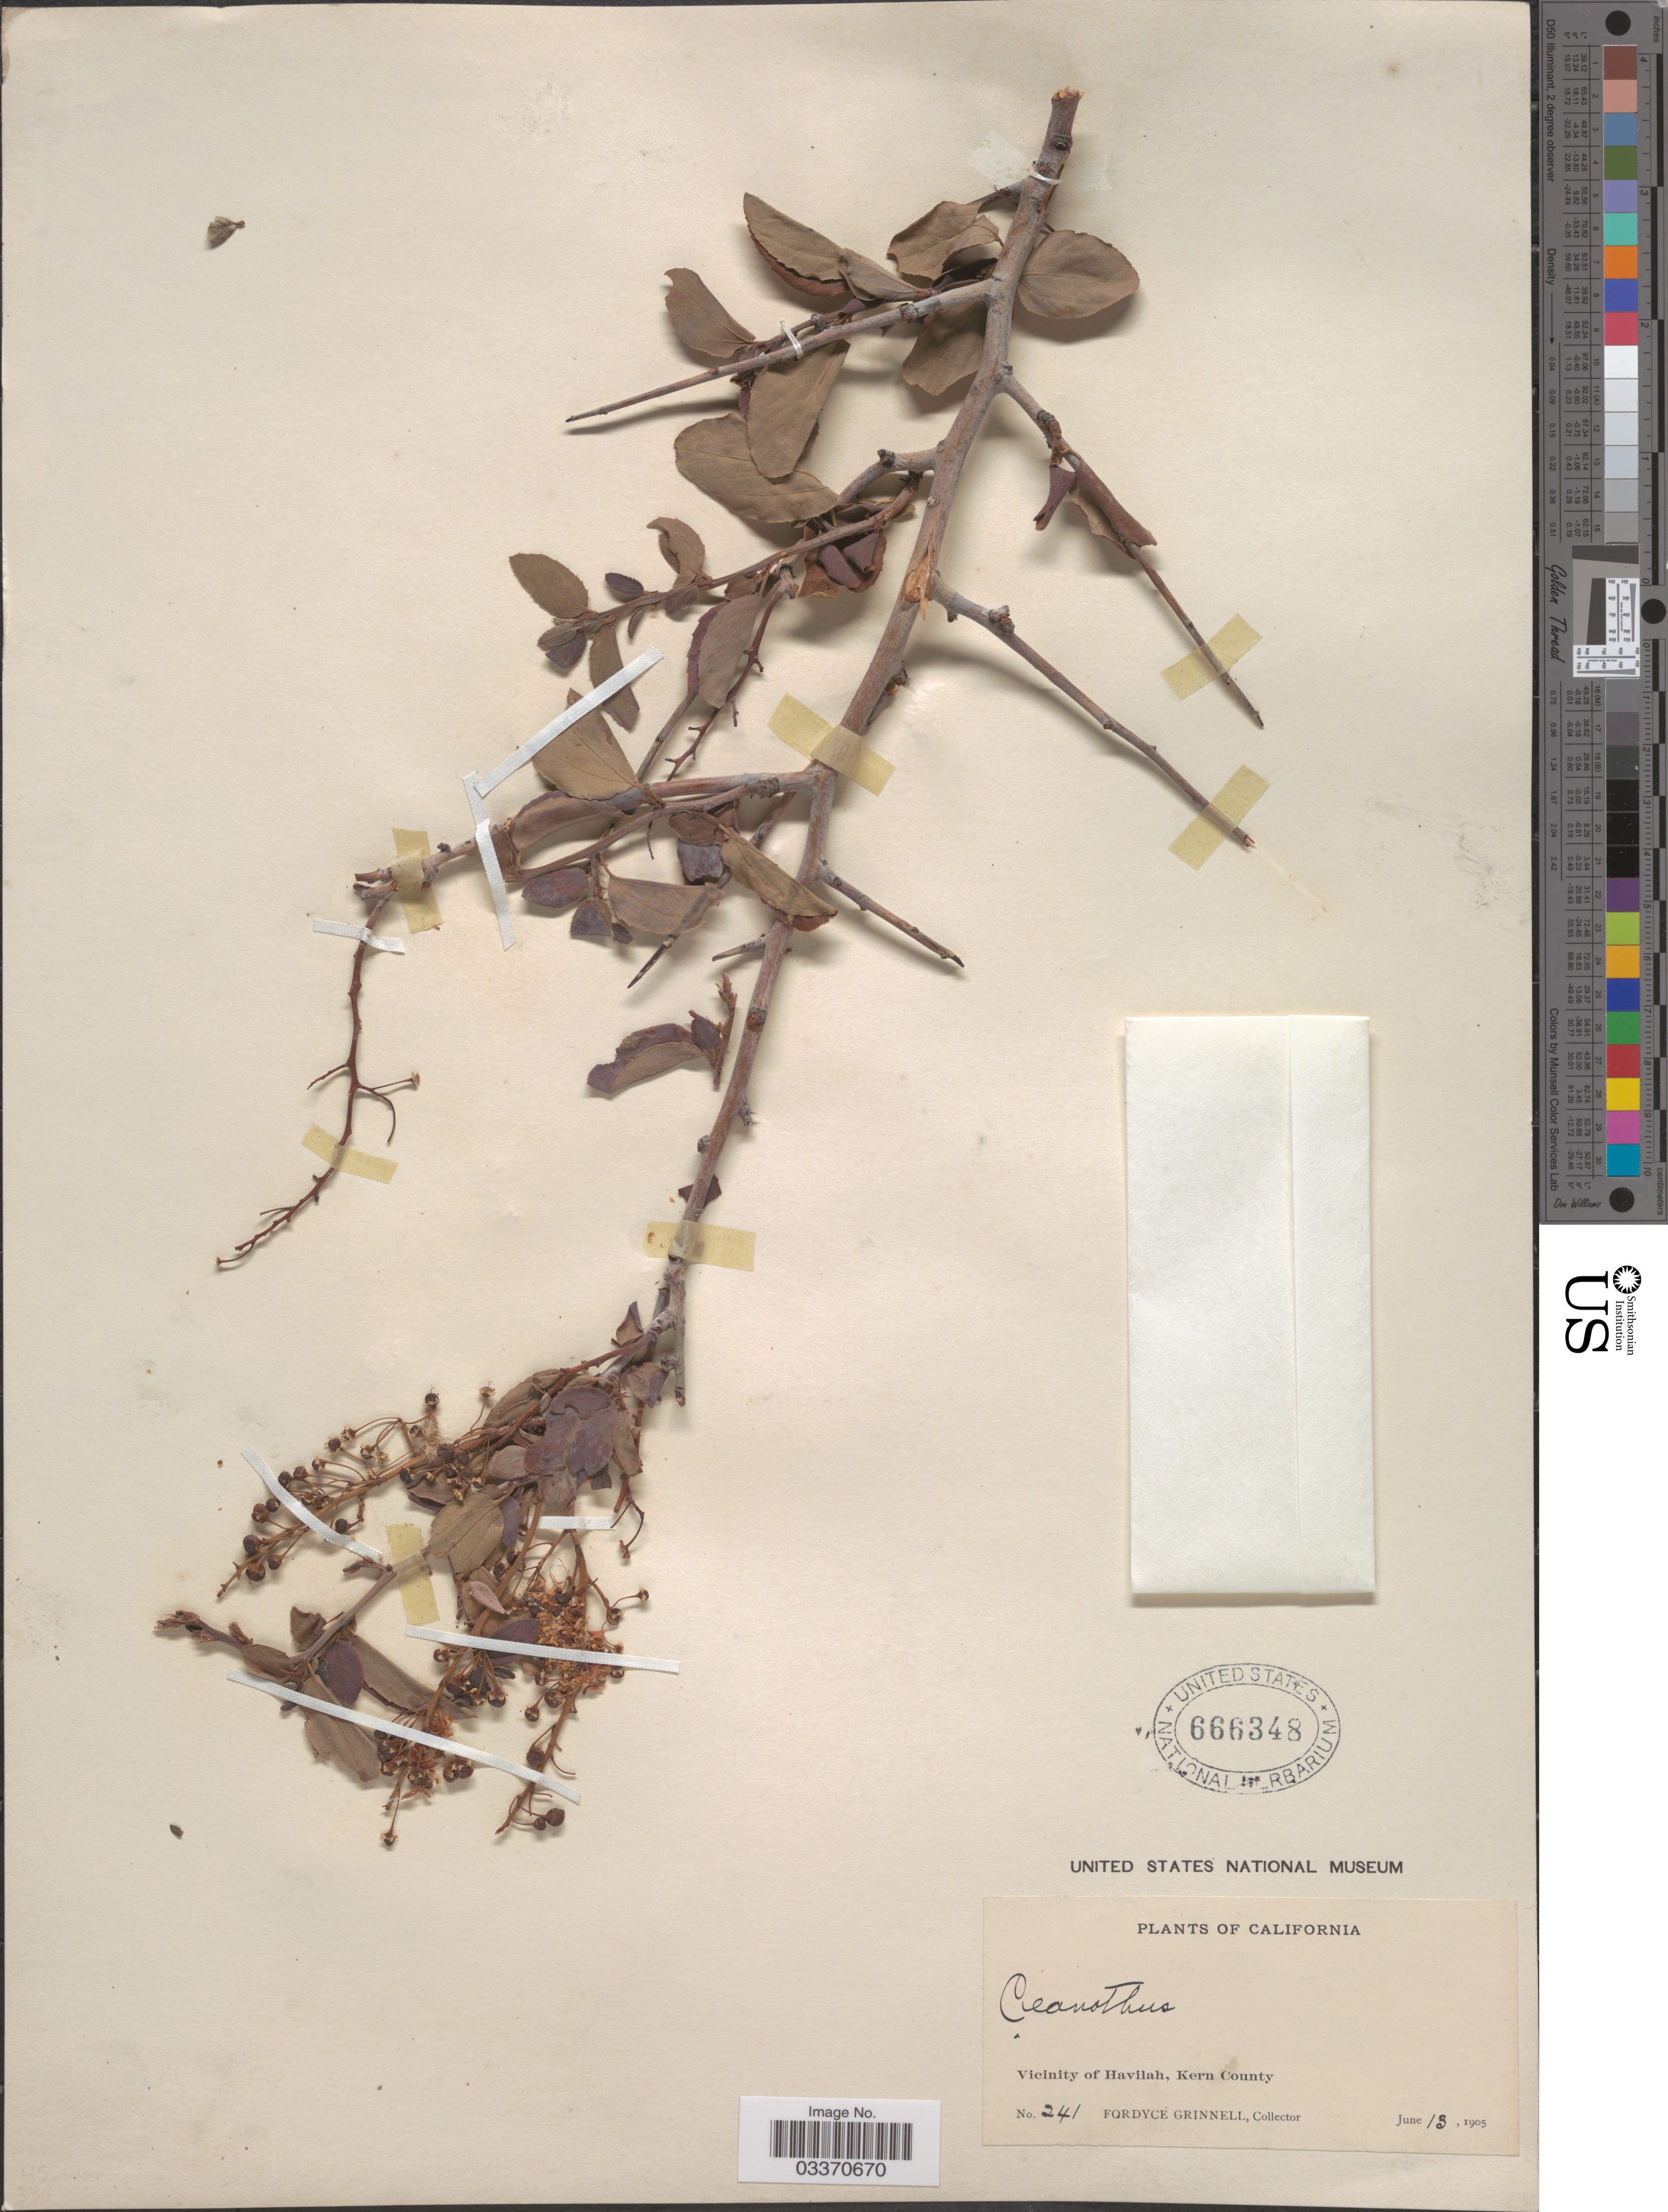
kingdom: Plantae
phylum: Tracheophyta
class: Magnoliopsida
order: Rosales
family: Rhamnaceae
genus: Ceanothus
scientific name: Ceanothus sp.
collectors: F. Grinnell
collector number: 241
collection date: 1905-06-13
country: United States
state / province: California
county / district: Kern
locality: Vicinity of Havilah, Kern County.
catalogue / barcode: US 666348